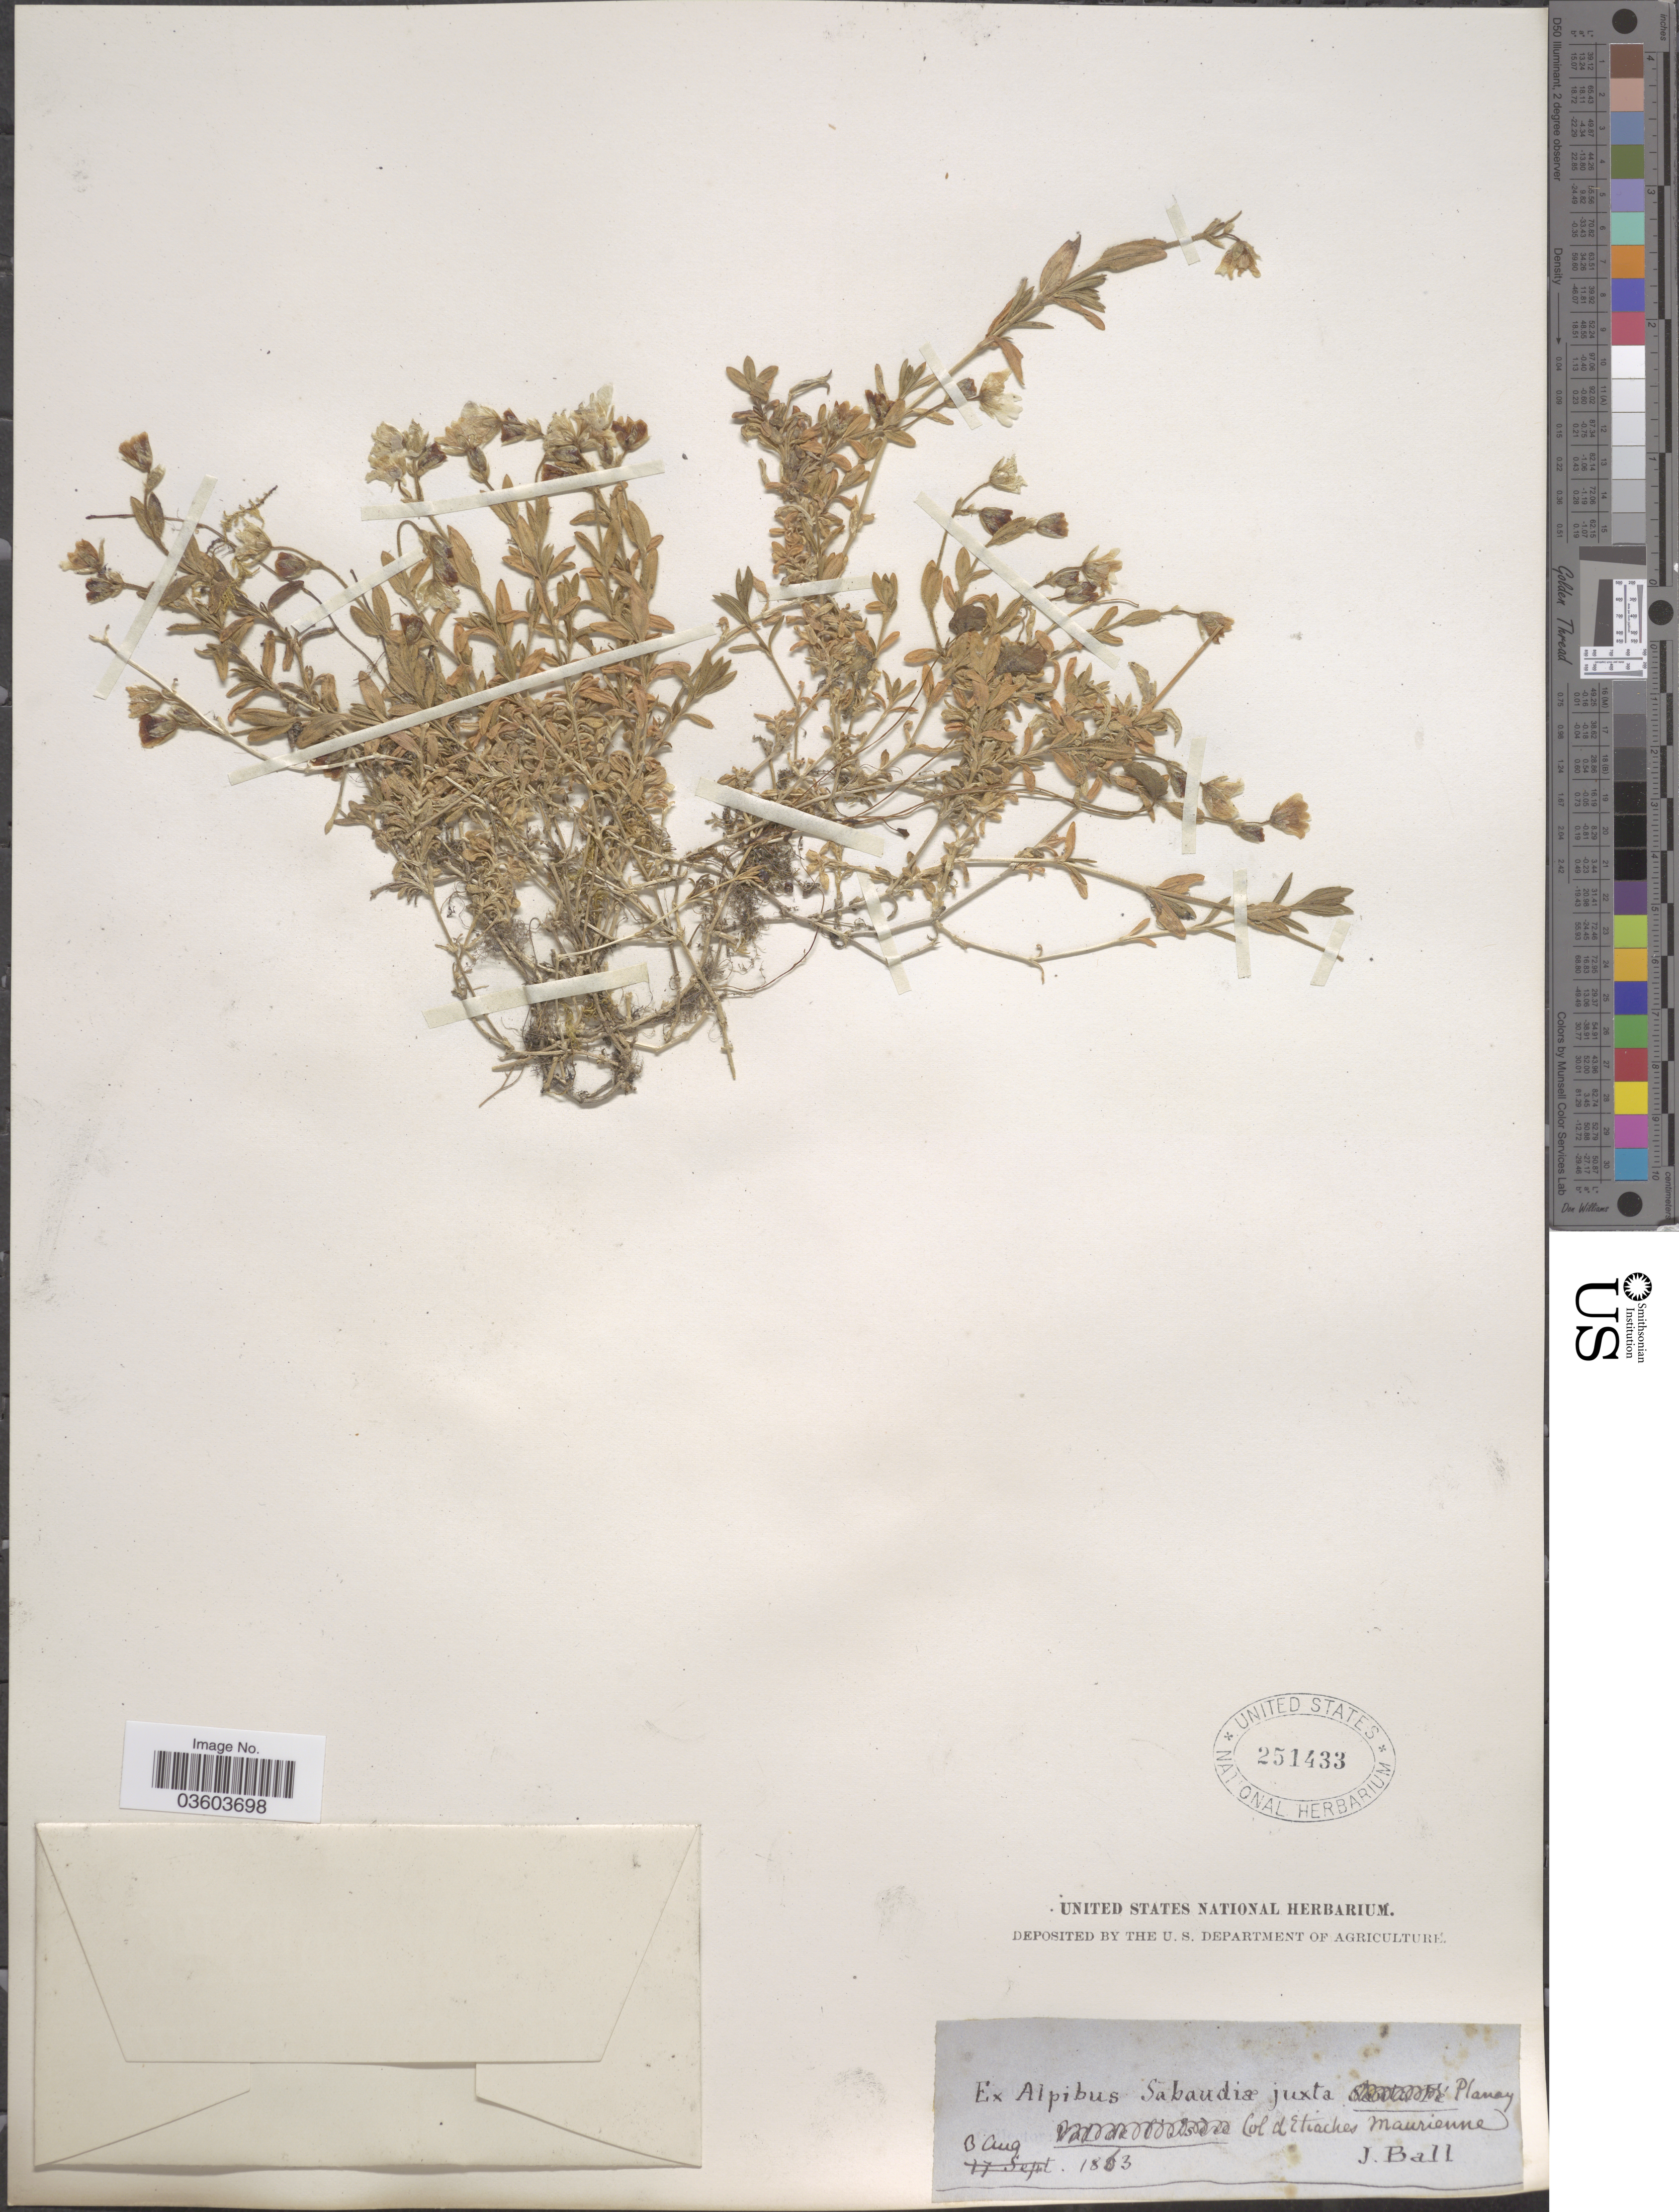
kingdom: Plantae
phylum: Tracheophyta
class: Magnoliopsida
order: Caryophyllales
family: Caryophyllaceae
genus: Cerastium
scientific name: Cerastium sp.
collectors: J. Ball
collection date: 1863-08-03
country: France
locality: Ex Alpibus Sabaudiæ juxta Planay. Col d Etiaches Maurienne.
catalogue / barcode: US 251433